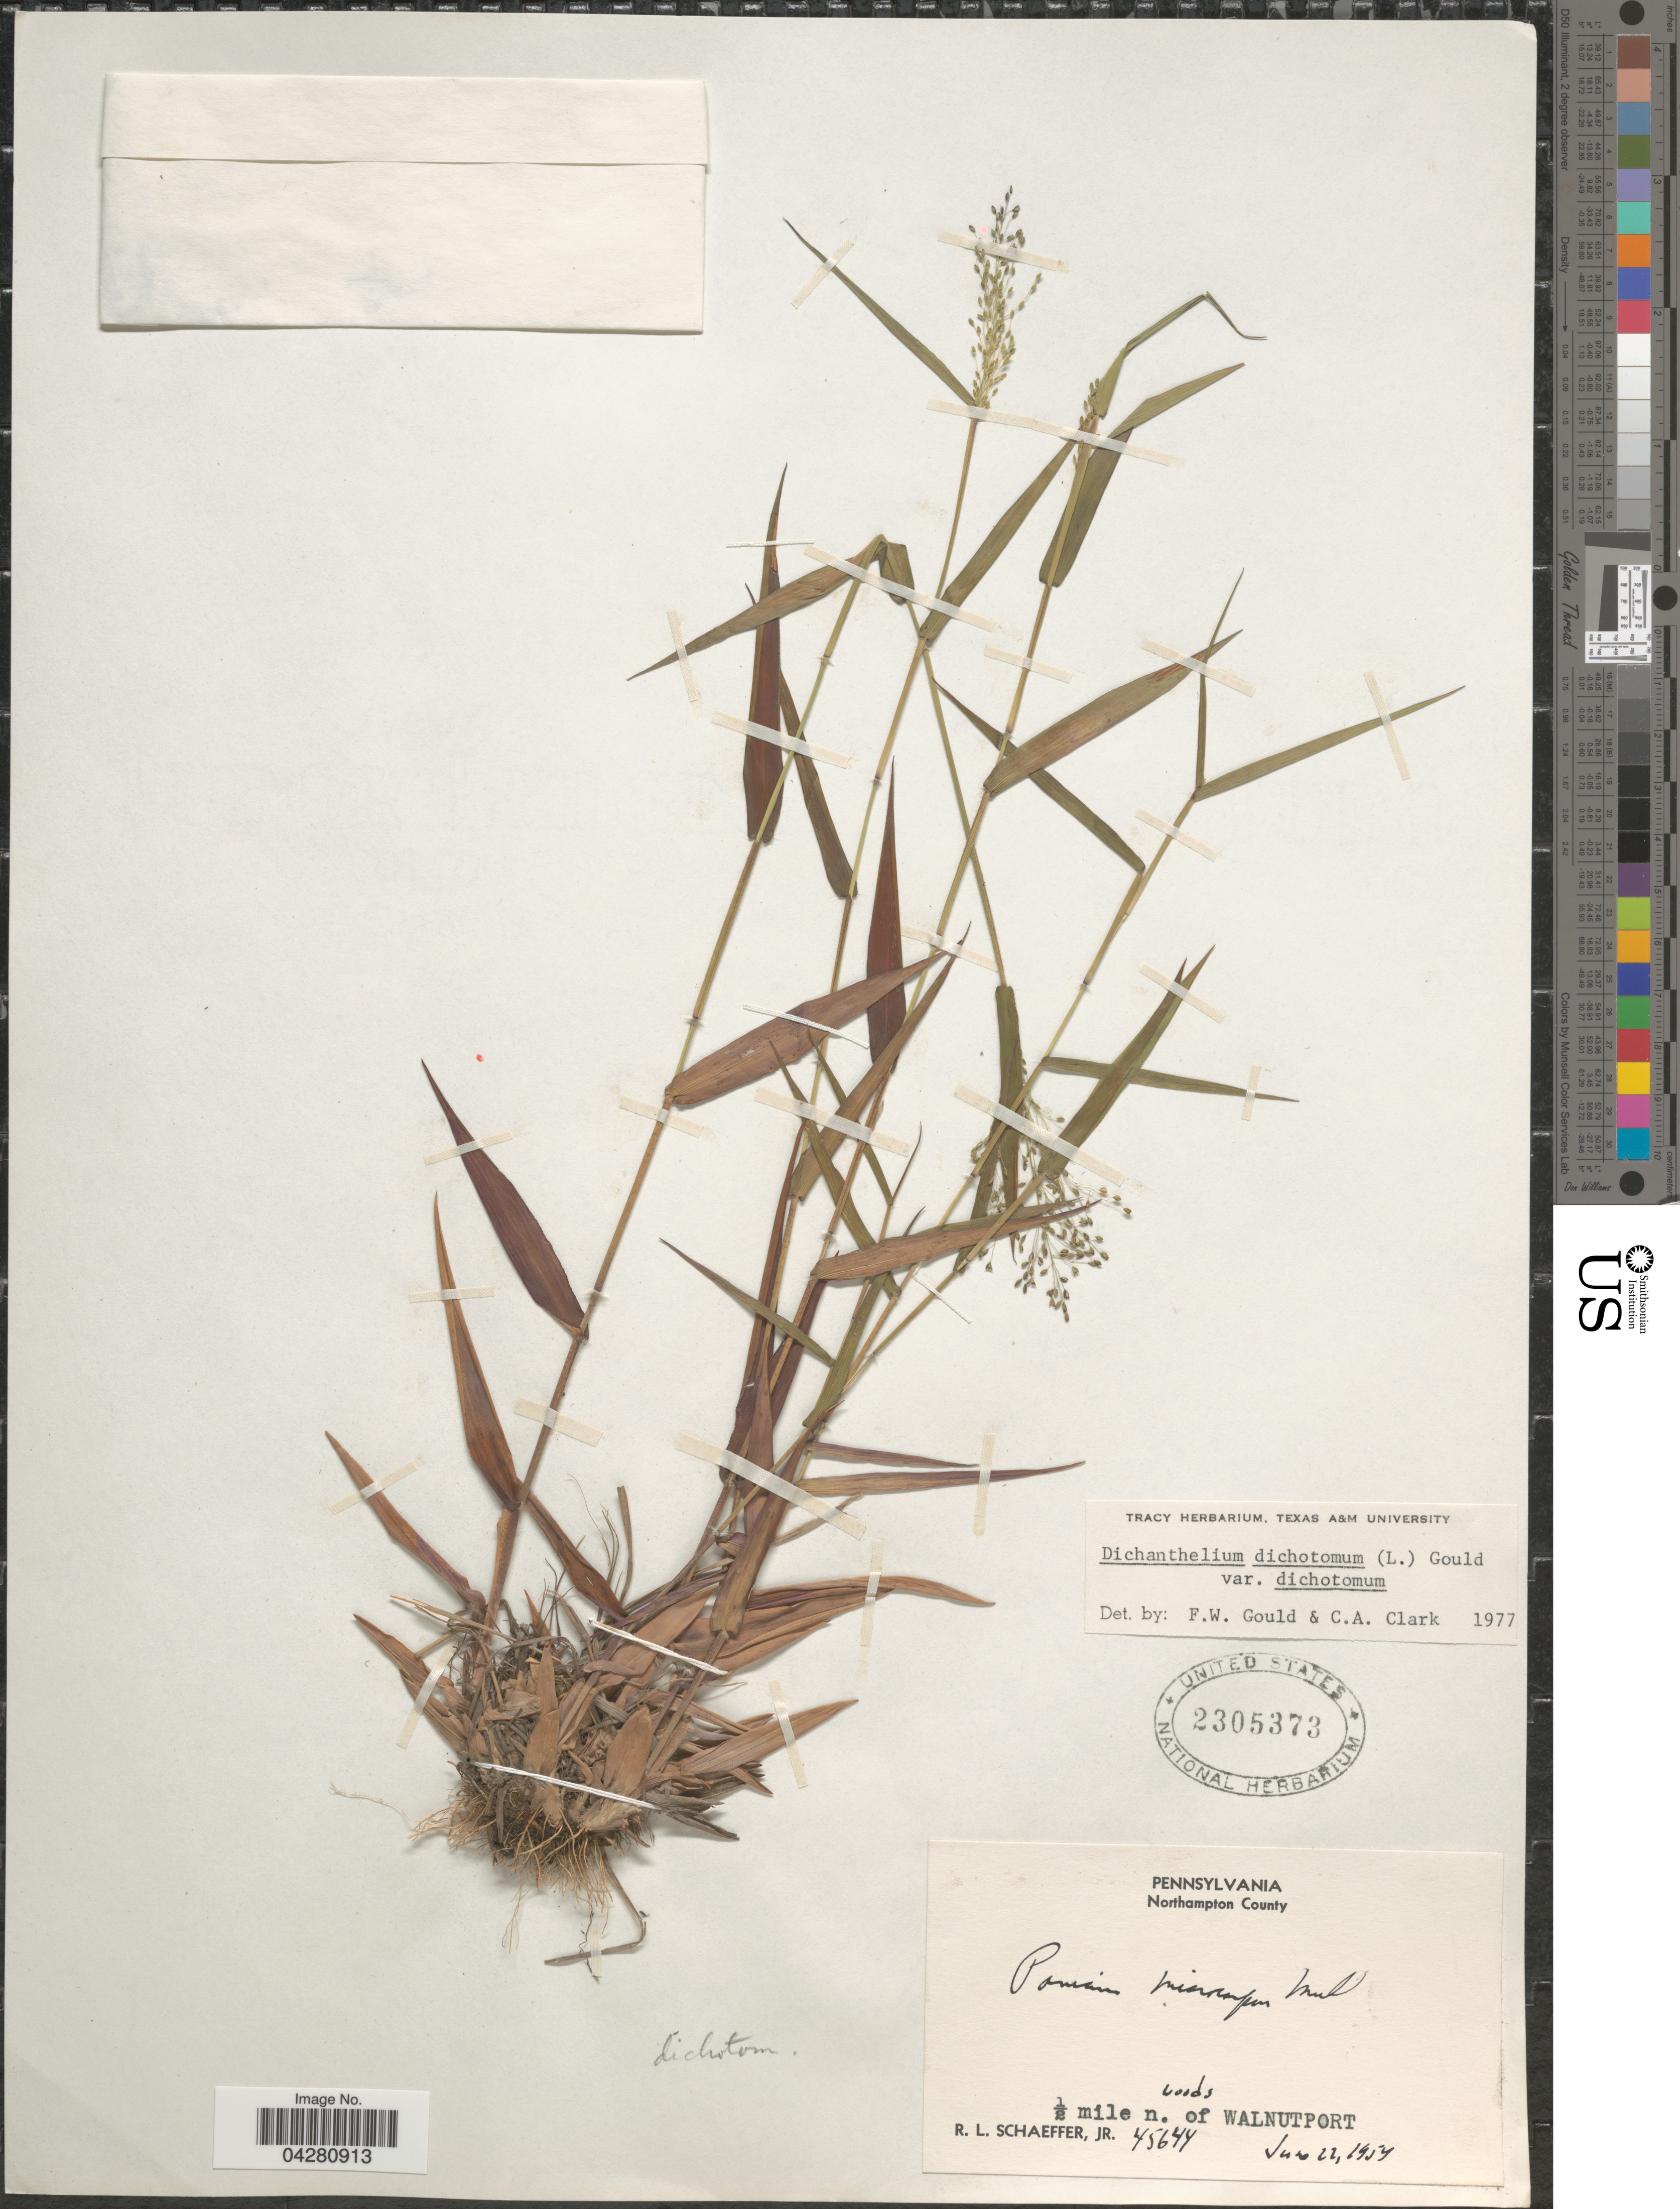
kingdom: Plantae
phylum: Tracheophyta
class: Liliopsida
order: Poales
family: Poaceae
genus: Dichanthelium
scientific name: Dichanthelium dichotomum var. dichotomum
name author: (L.) Gould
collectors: R. L. Schaeffer Jr.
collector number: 45644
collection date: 1954-06-22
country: United States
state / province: Pennsylvania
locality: Northampton County. Woods. ½ mile n. of Walnutport.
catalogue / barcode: US 2305373